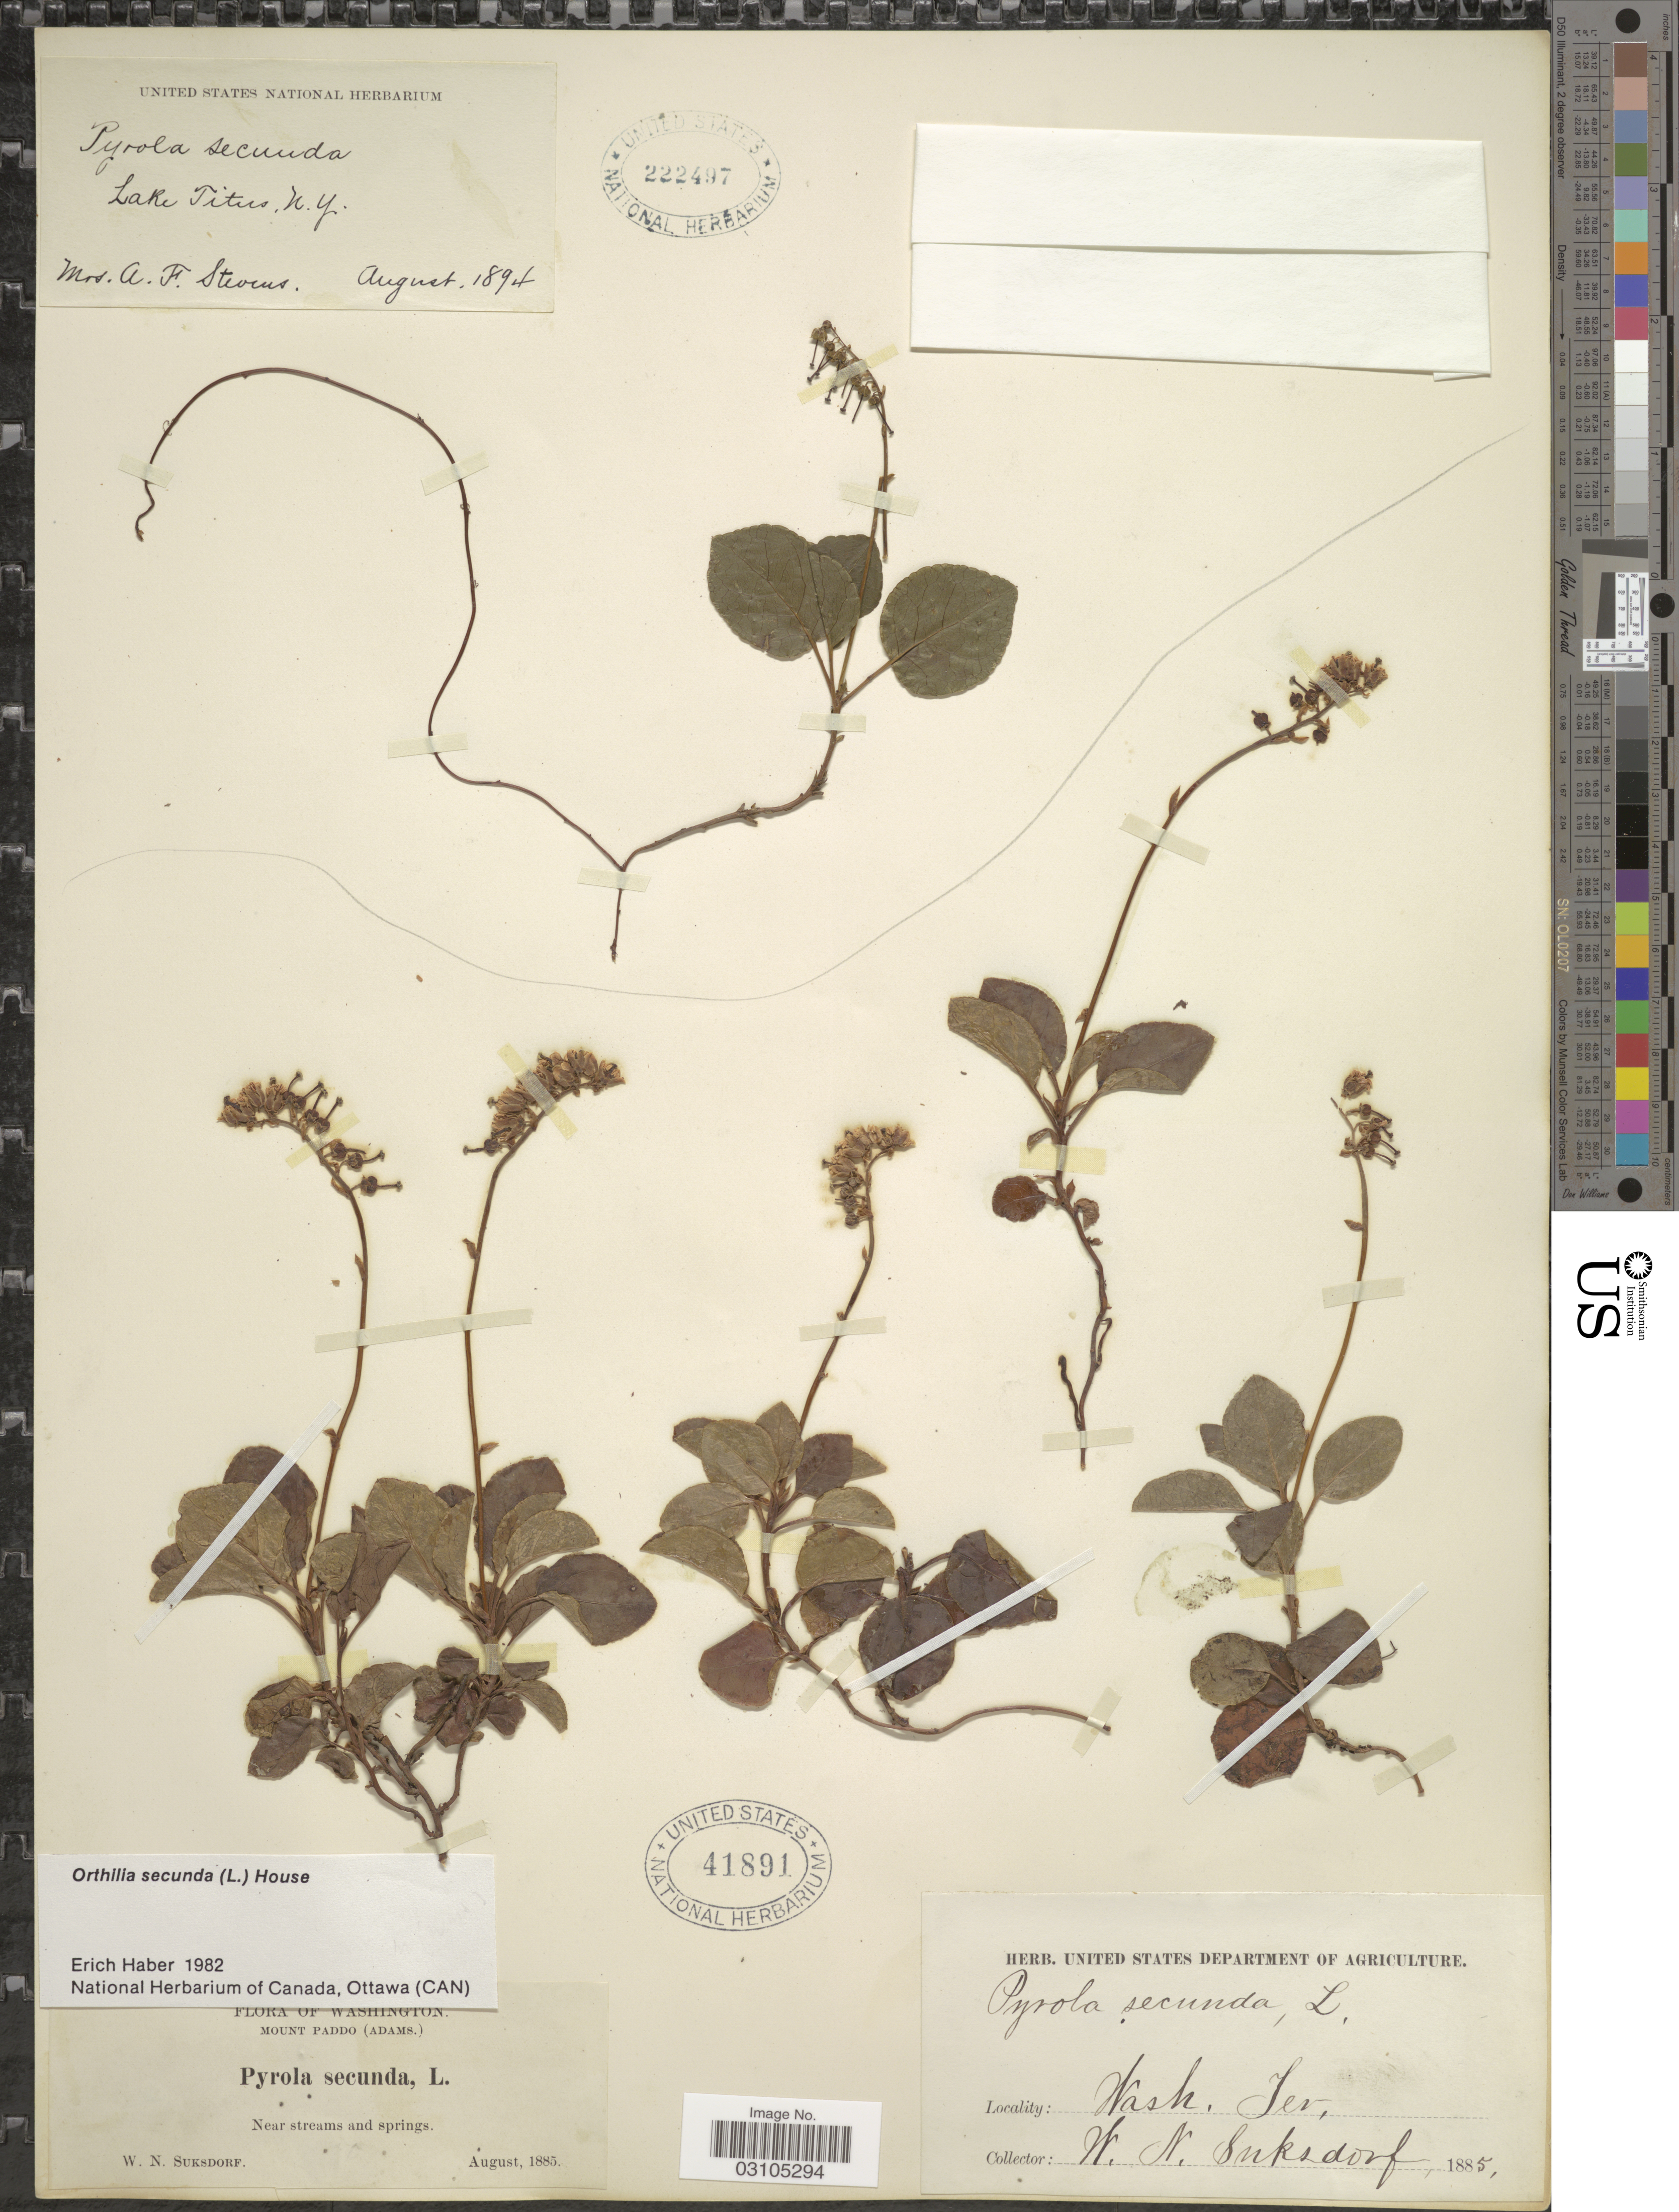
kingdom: Plantae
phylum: Tracheophyta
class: Magnoliopsida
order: Ericales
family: Ericaceae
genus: Orthilia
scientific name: Orthilia secunda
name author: (L.) House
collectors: A. Stevens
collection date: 1894-08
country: United States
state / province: New York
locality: Lake Titus.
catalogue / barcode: US 222497-2